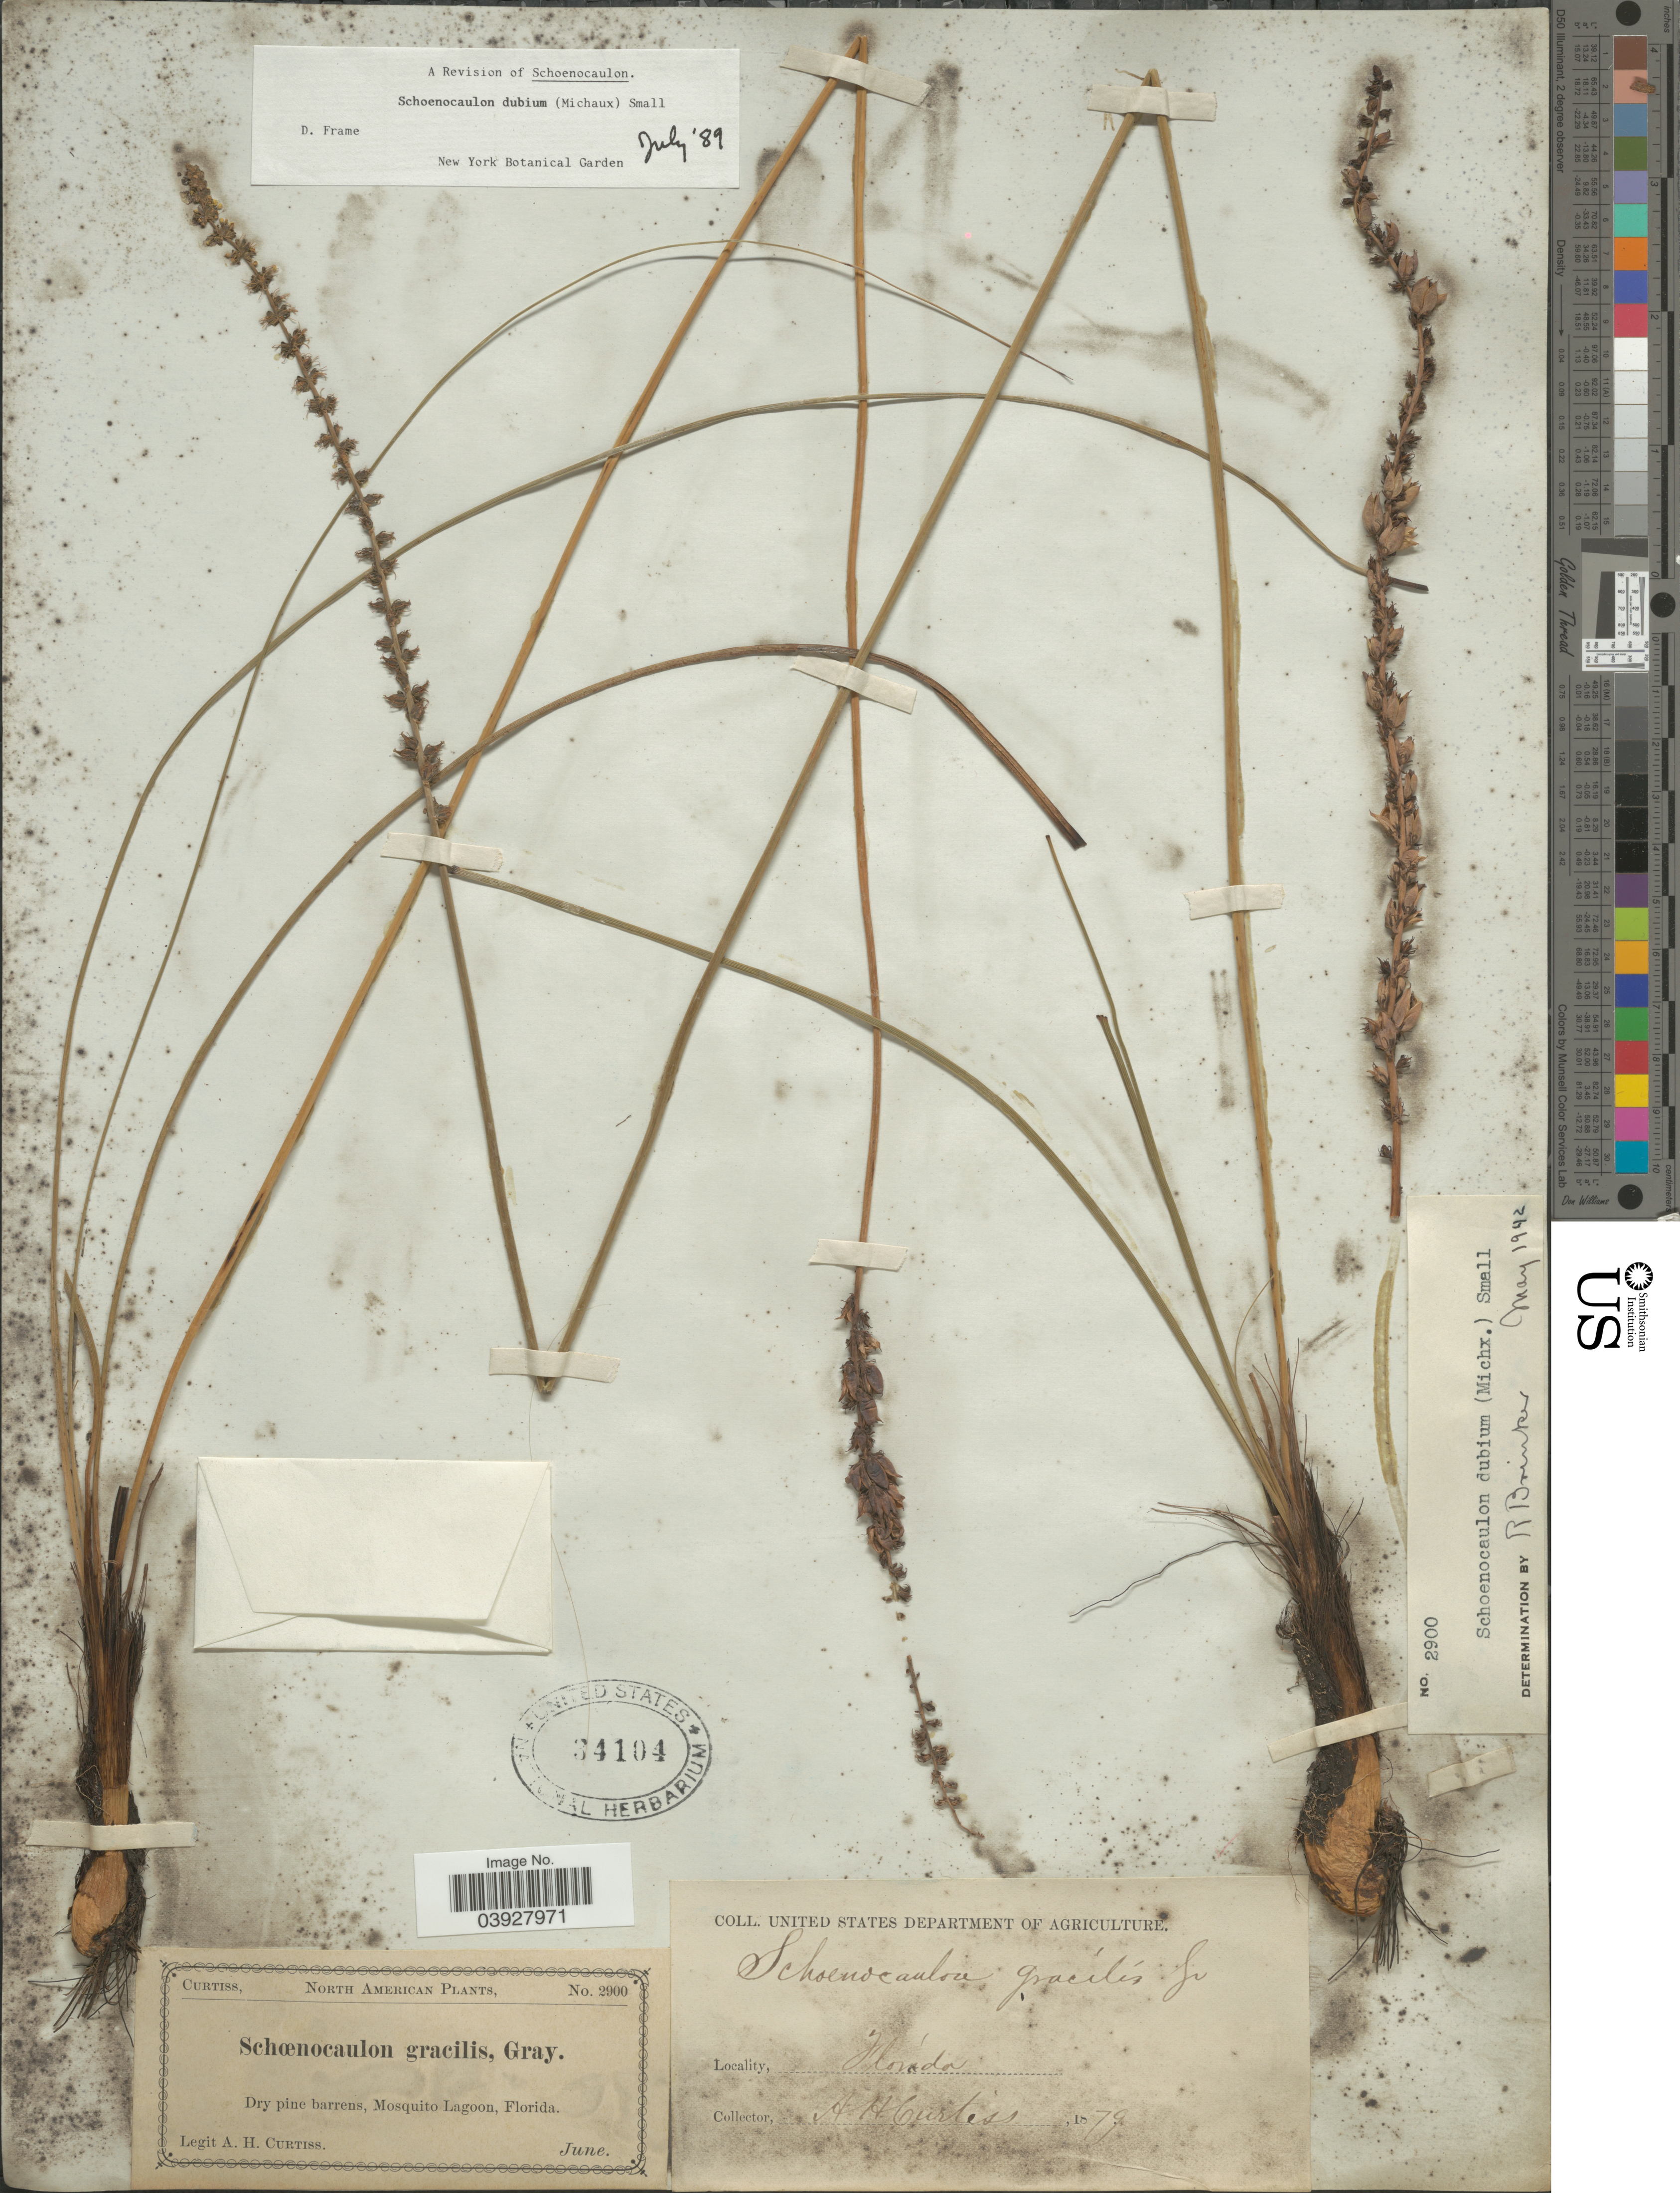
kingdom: Plantae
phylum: Tracheophyta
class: Liliopsida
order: Liliales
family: Melanthiaceae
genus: Schoenocaulon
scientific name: Schoenocaulon dubium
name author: (Michx.) Small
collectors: A. H. Curtiss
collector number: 2900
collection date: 1879-06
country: United States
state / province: Florida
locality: Mosquito Lagoon.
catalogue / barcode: US 34104